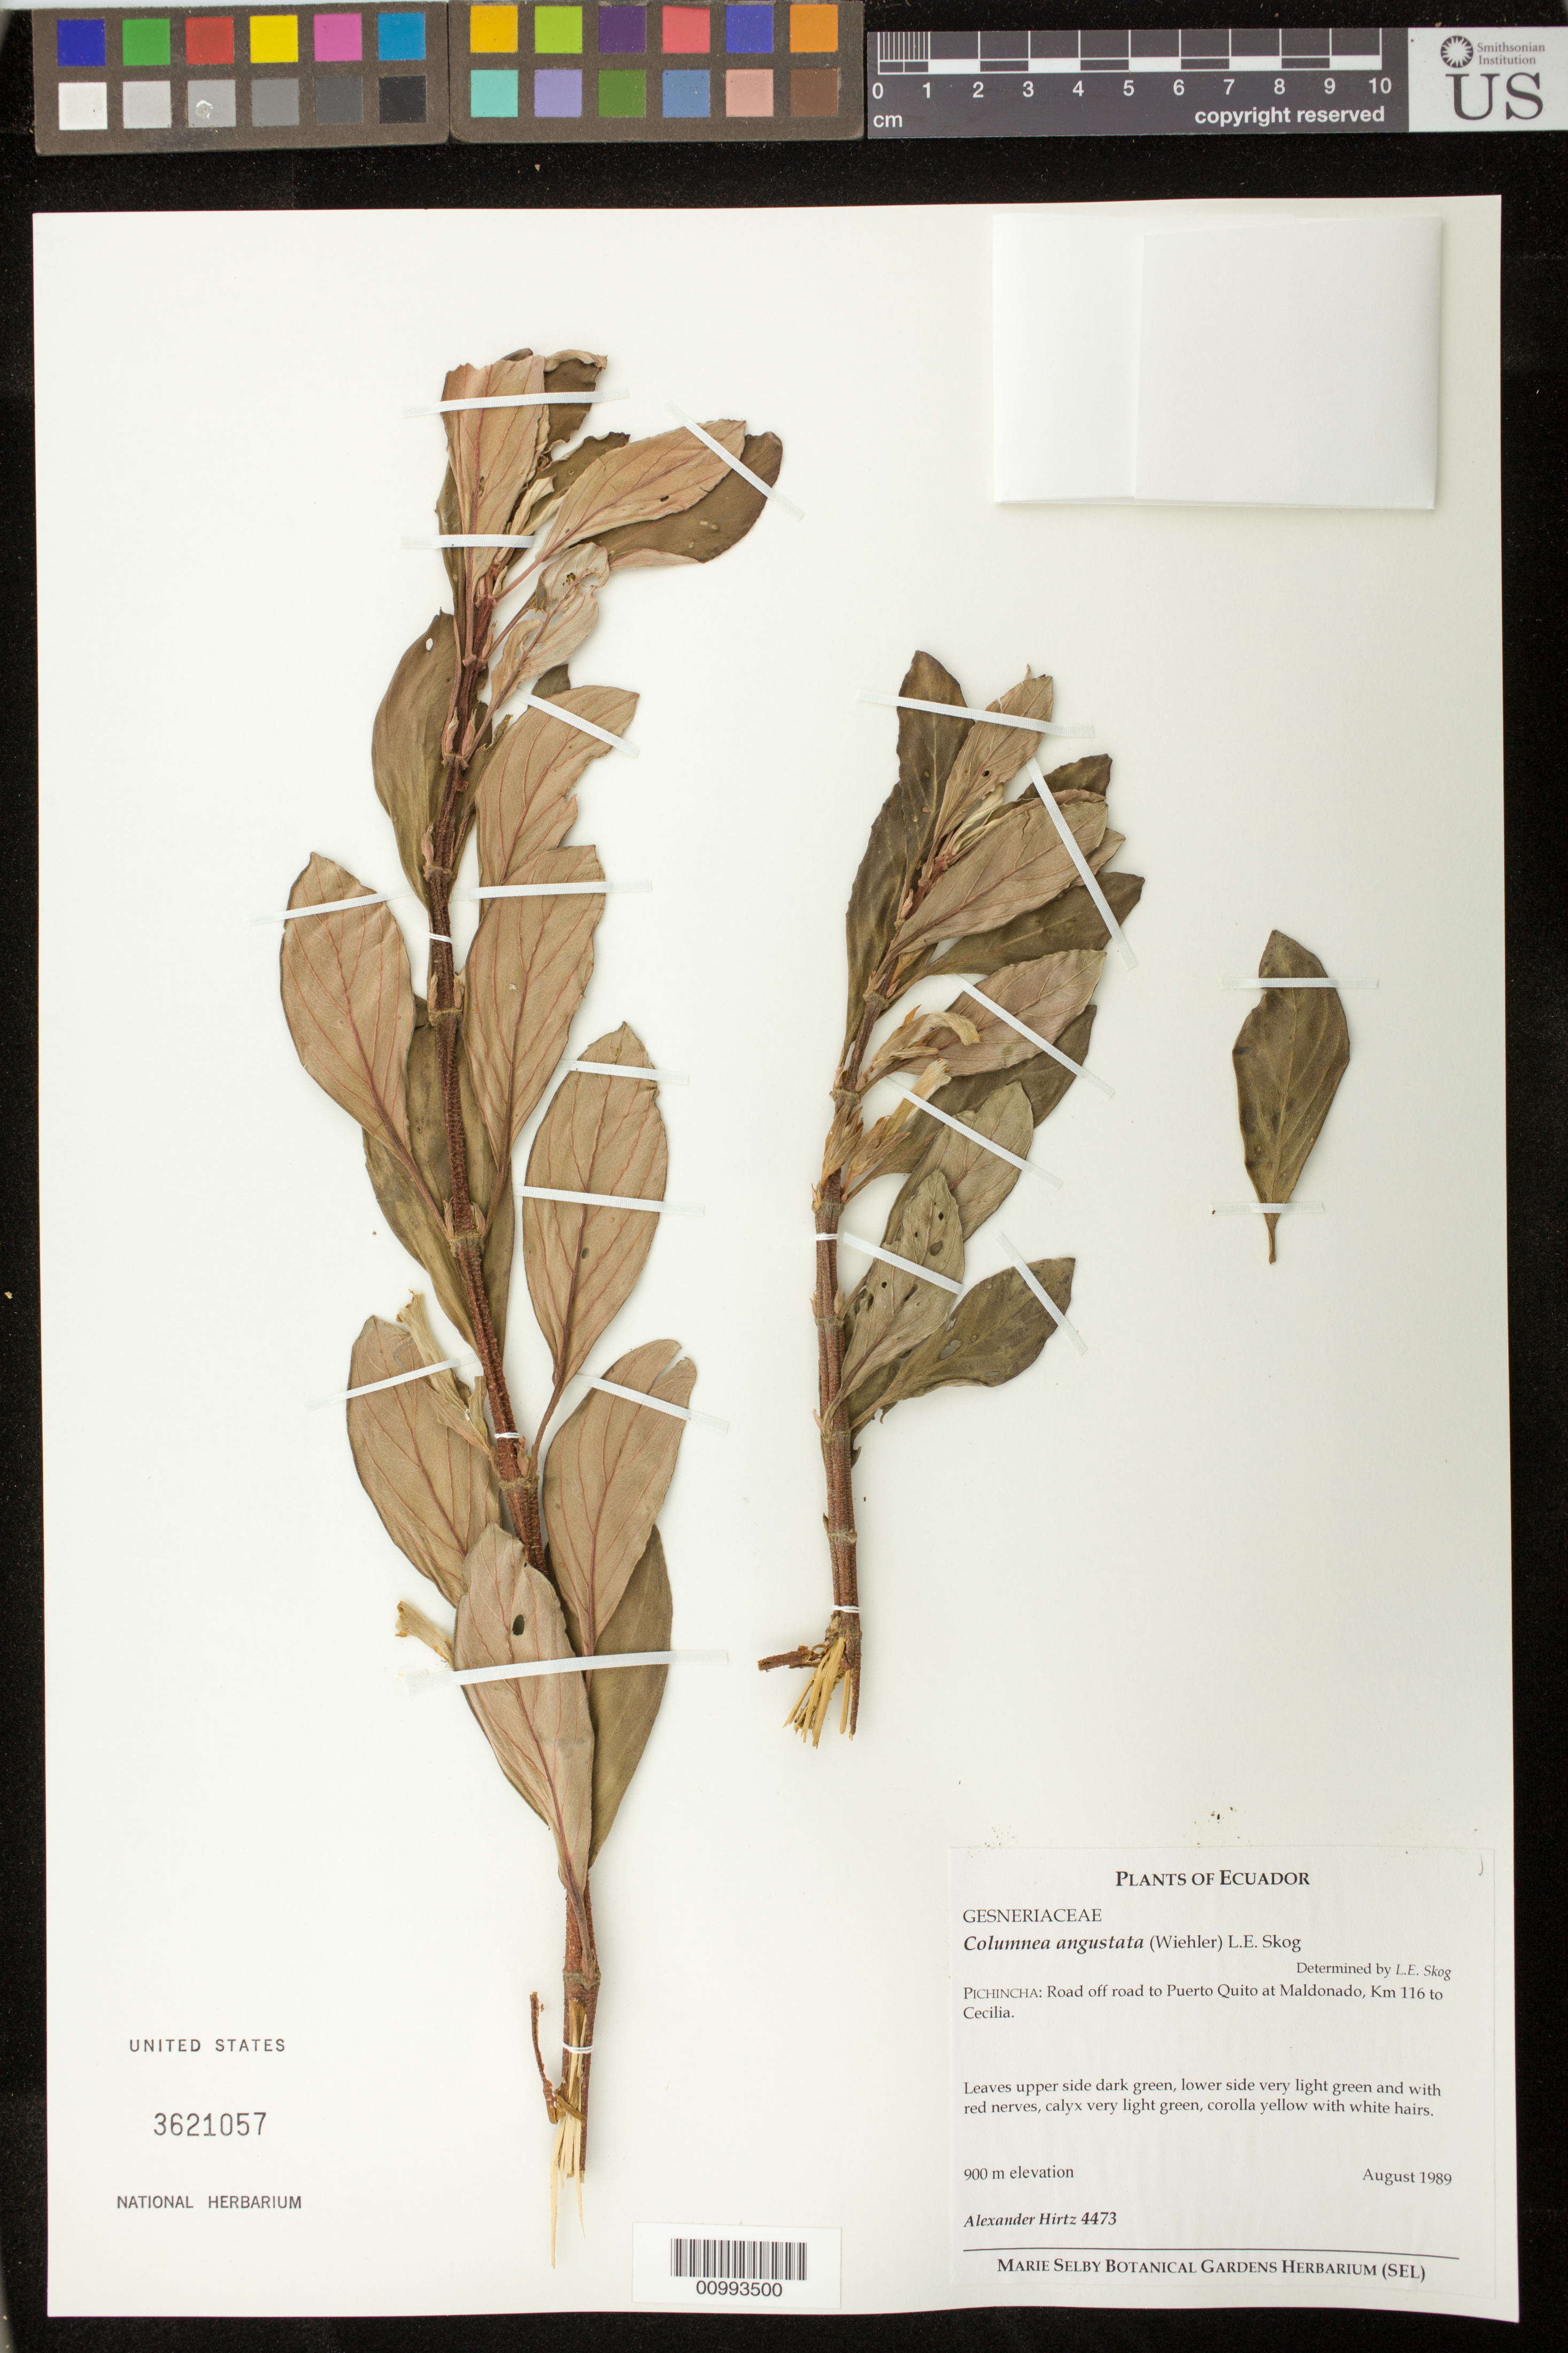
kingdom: Plantae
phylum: Tracheophyta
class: Magnoliopsida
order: Lamiales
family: Gesneriaceae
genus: Columnea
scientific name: Columnea angustata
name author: (Wiehler) L.E. Skog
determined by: Skog, Laurence E.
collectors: A. Hirtz & X. Hirtz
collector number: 4473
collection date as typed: Aug 1989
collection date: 1989-08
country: Ecuador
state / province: Pichincha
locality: Pichincha: road off road to Puerto Quito at Maldonado, km 116 to Cecilia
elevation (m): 900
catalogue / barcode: US 3621057